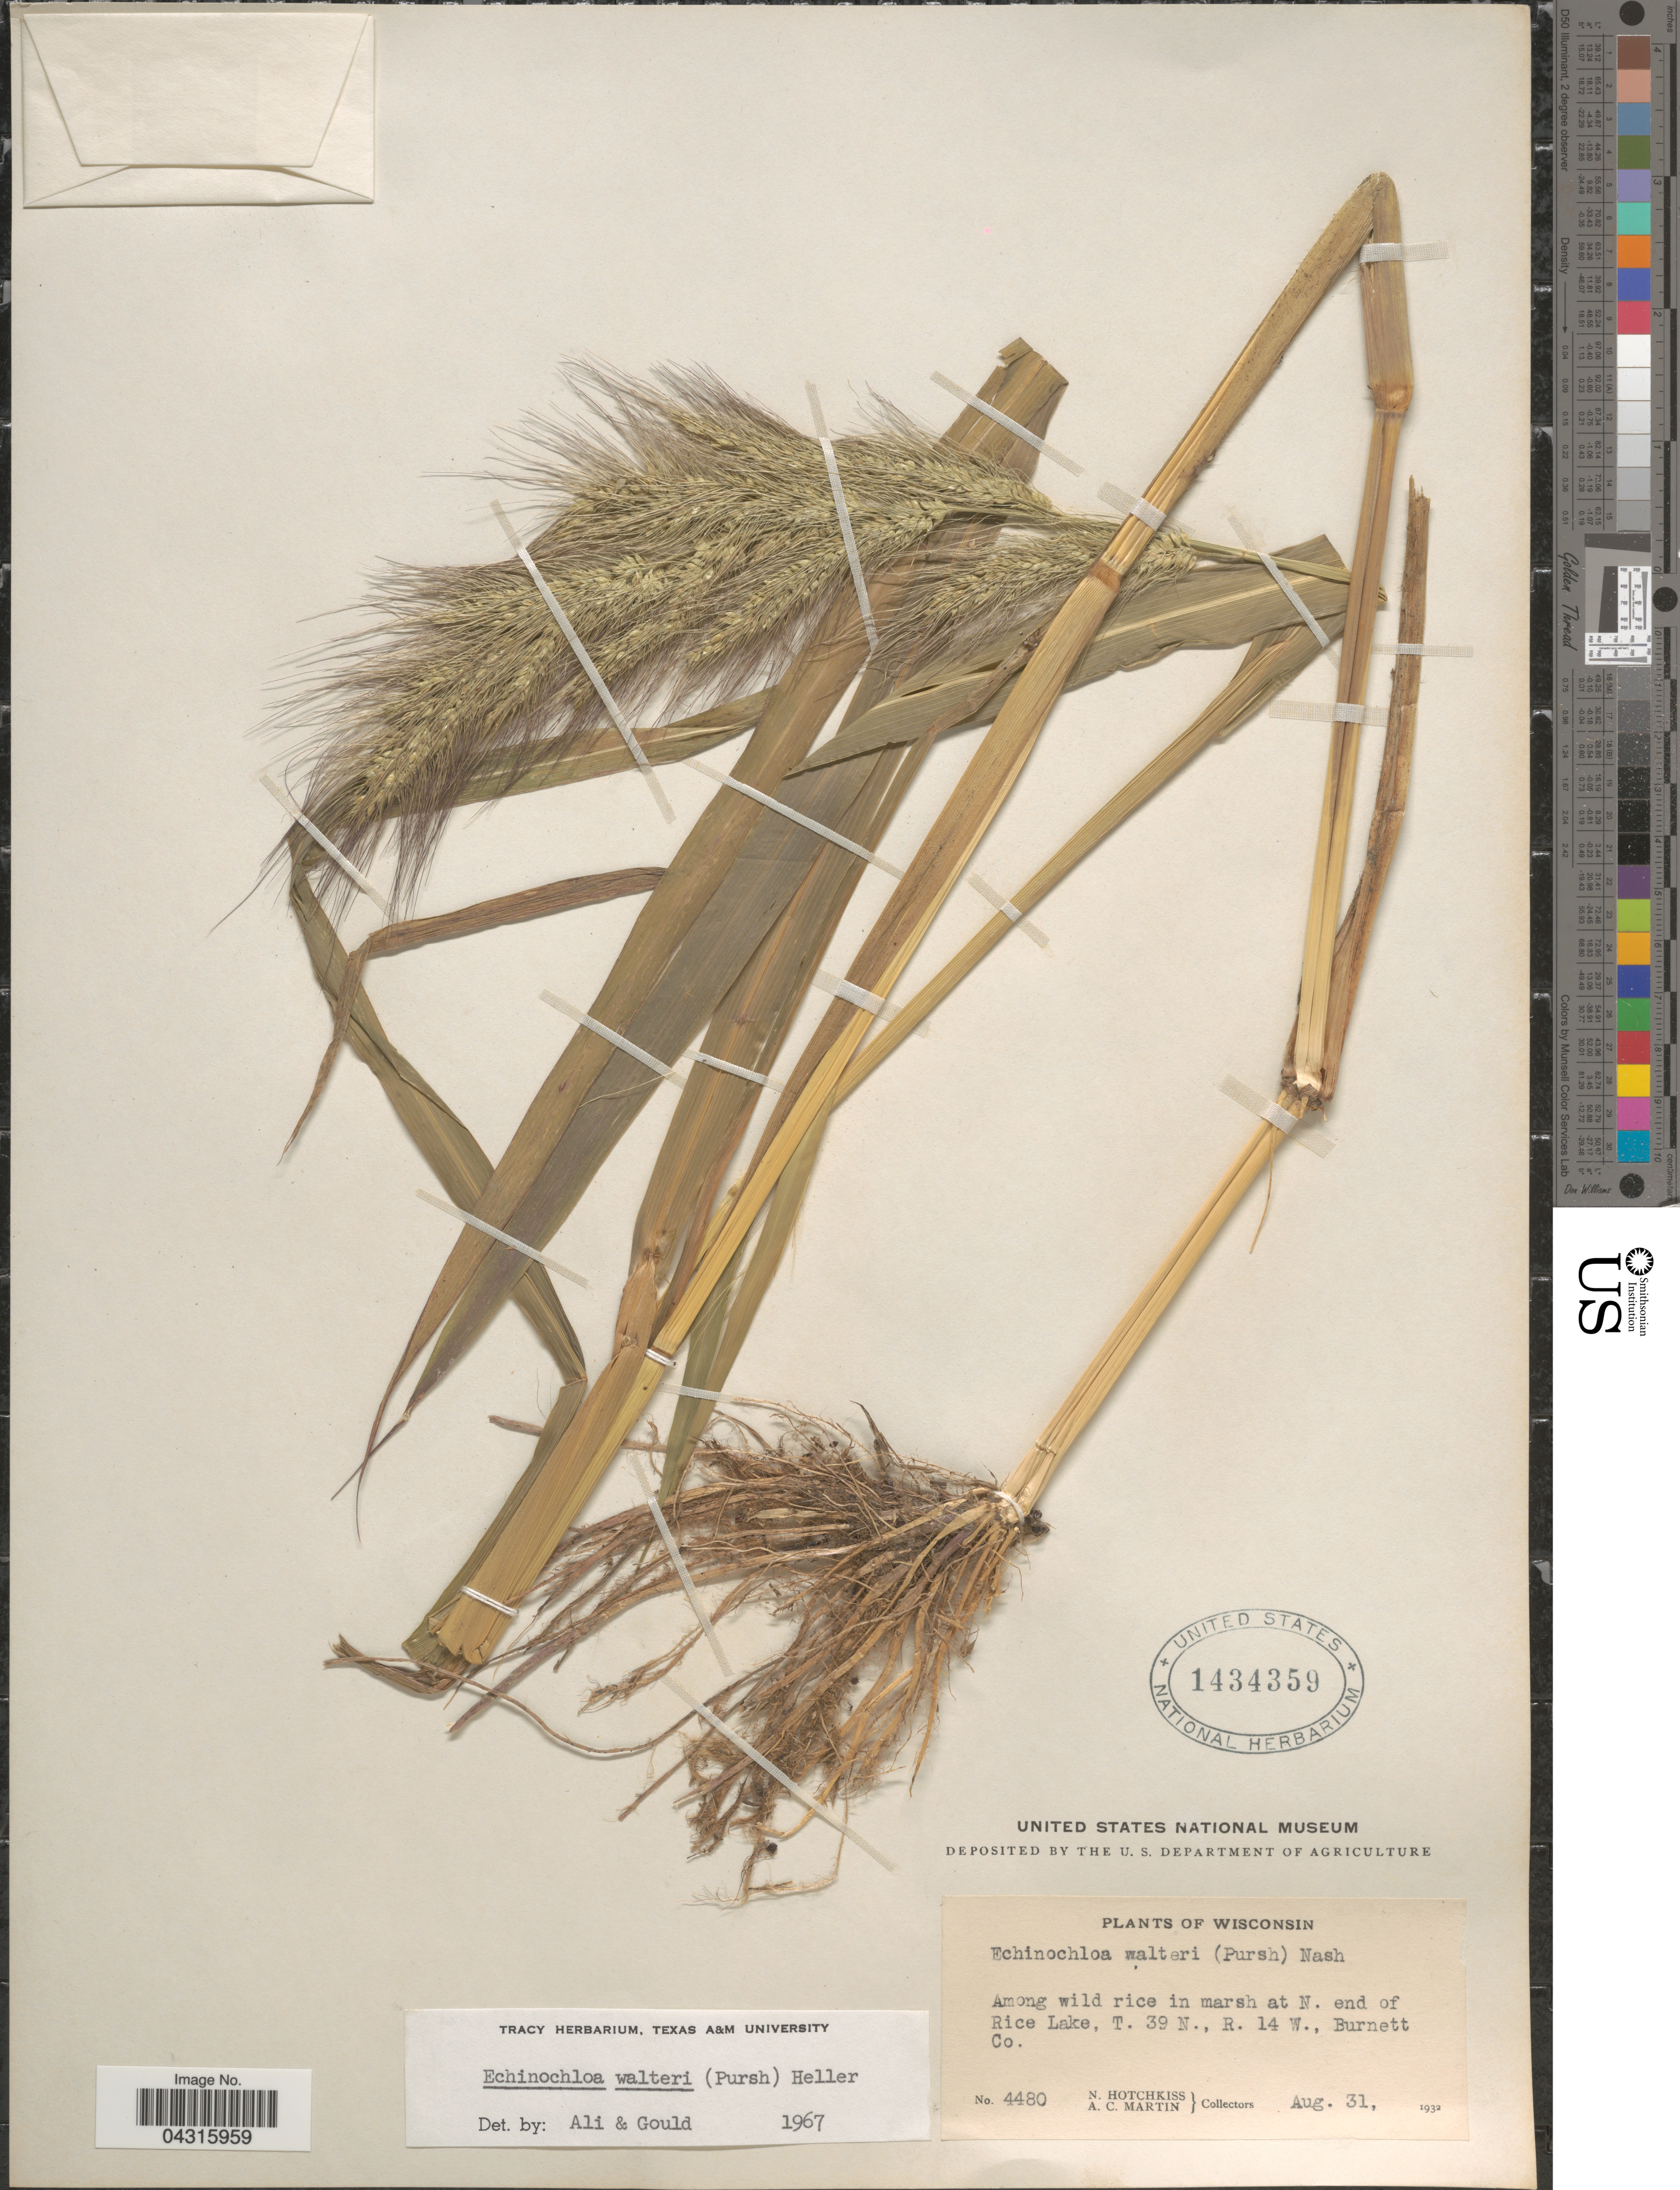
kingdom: Plantae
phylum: Tracheophyta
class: Liliopsida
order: Poales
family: Poaceae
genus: Echinochloa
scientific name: Echinochloa walteri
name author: (Pursh) A. Heller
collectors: N. Hotchkiss & A. C. Martin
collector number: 4480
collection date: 1932-08-31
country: United States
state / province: Wisconsin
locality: Among wild rice in marsh at N. end of Rice Lake, T. 39 N., R. 14 W., Burnett Co.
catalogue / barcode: US 1434359